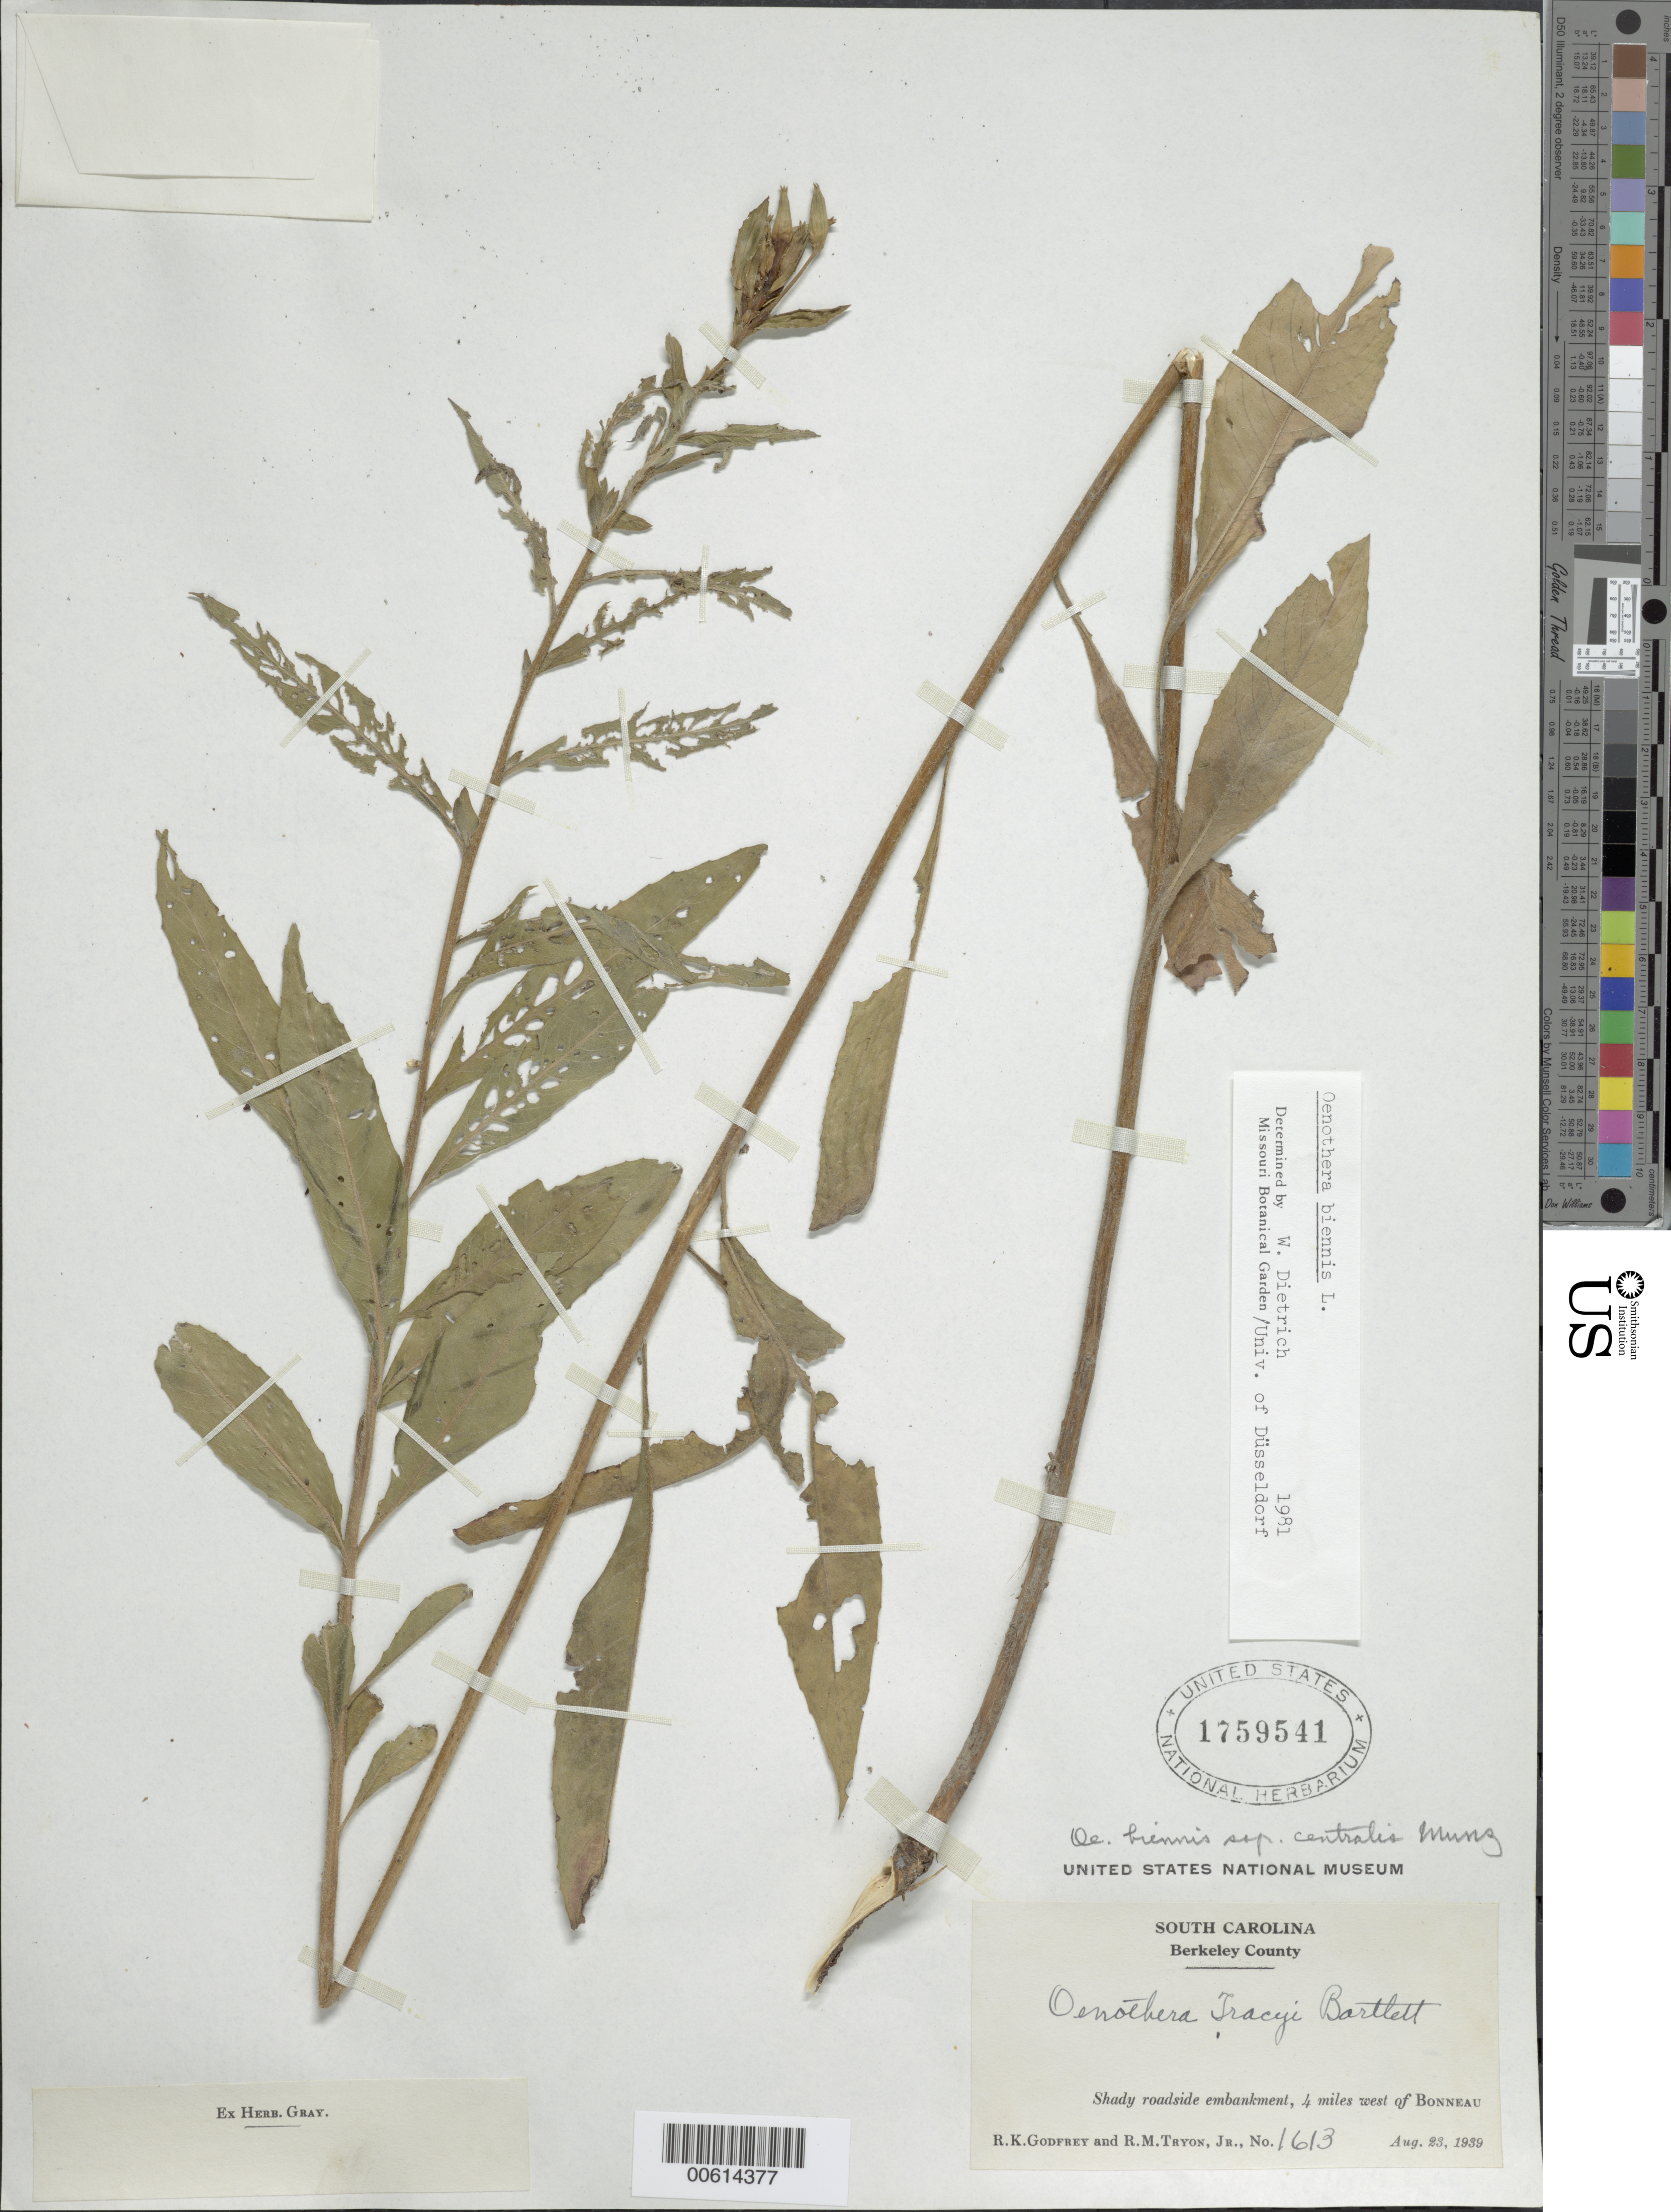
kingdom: Plantae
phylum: Tracheophyta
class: Magnoliopsida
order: Myrtales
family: Onagraceae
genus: Oenothera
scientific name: Oenothera biennis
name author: L.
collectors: R. K. Godfrey & R. M. Tryon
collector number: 1613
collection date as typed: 23 Aug 1939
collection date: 1939-08-23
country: United States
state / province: South Carolina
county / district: Berkeley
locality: W of Bonneau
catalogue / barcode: US 1759541